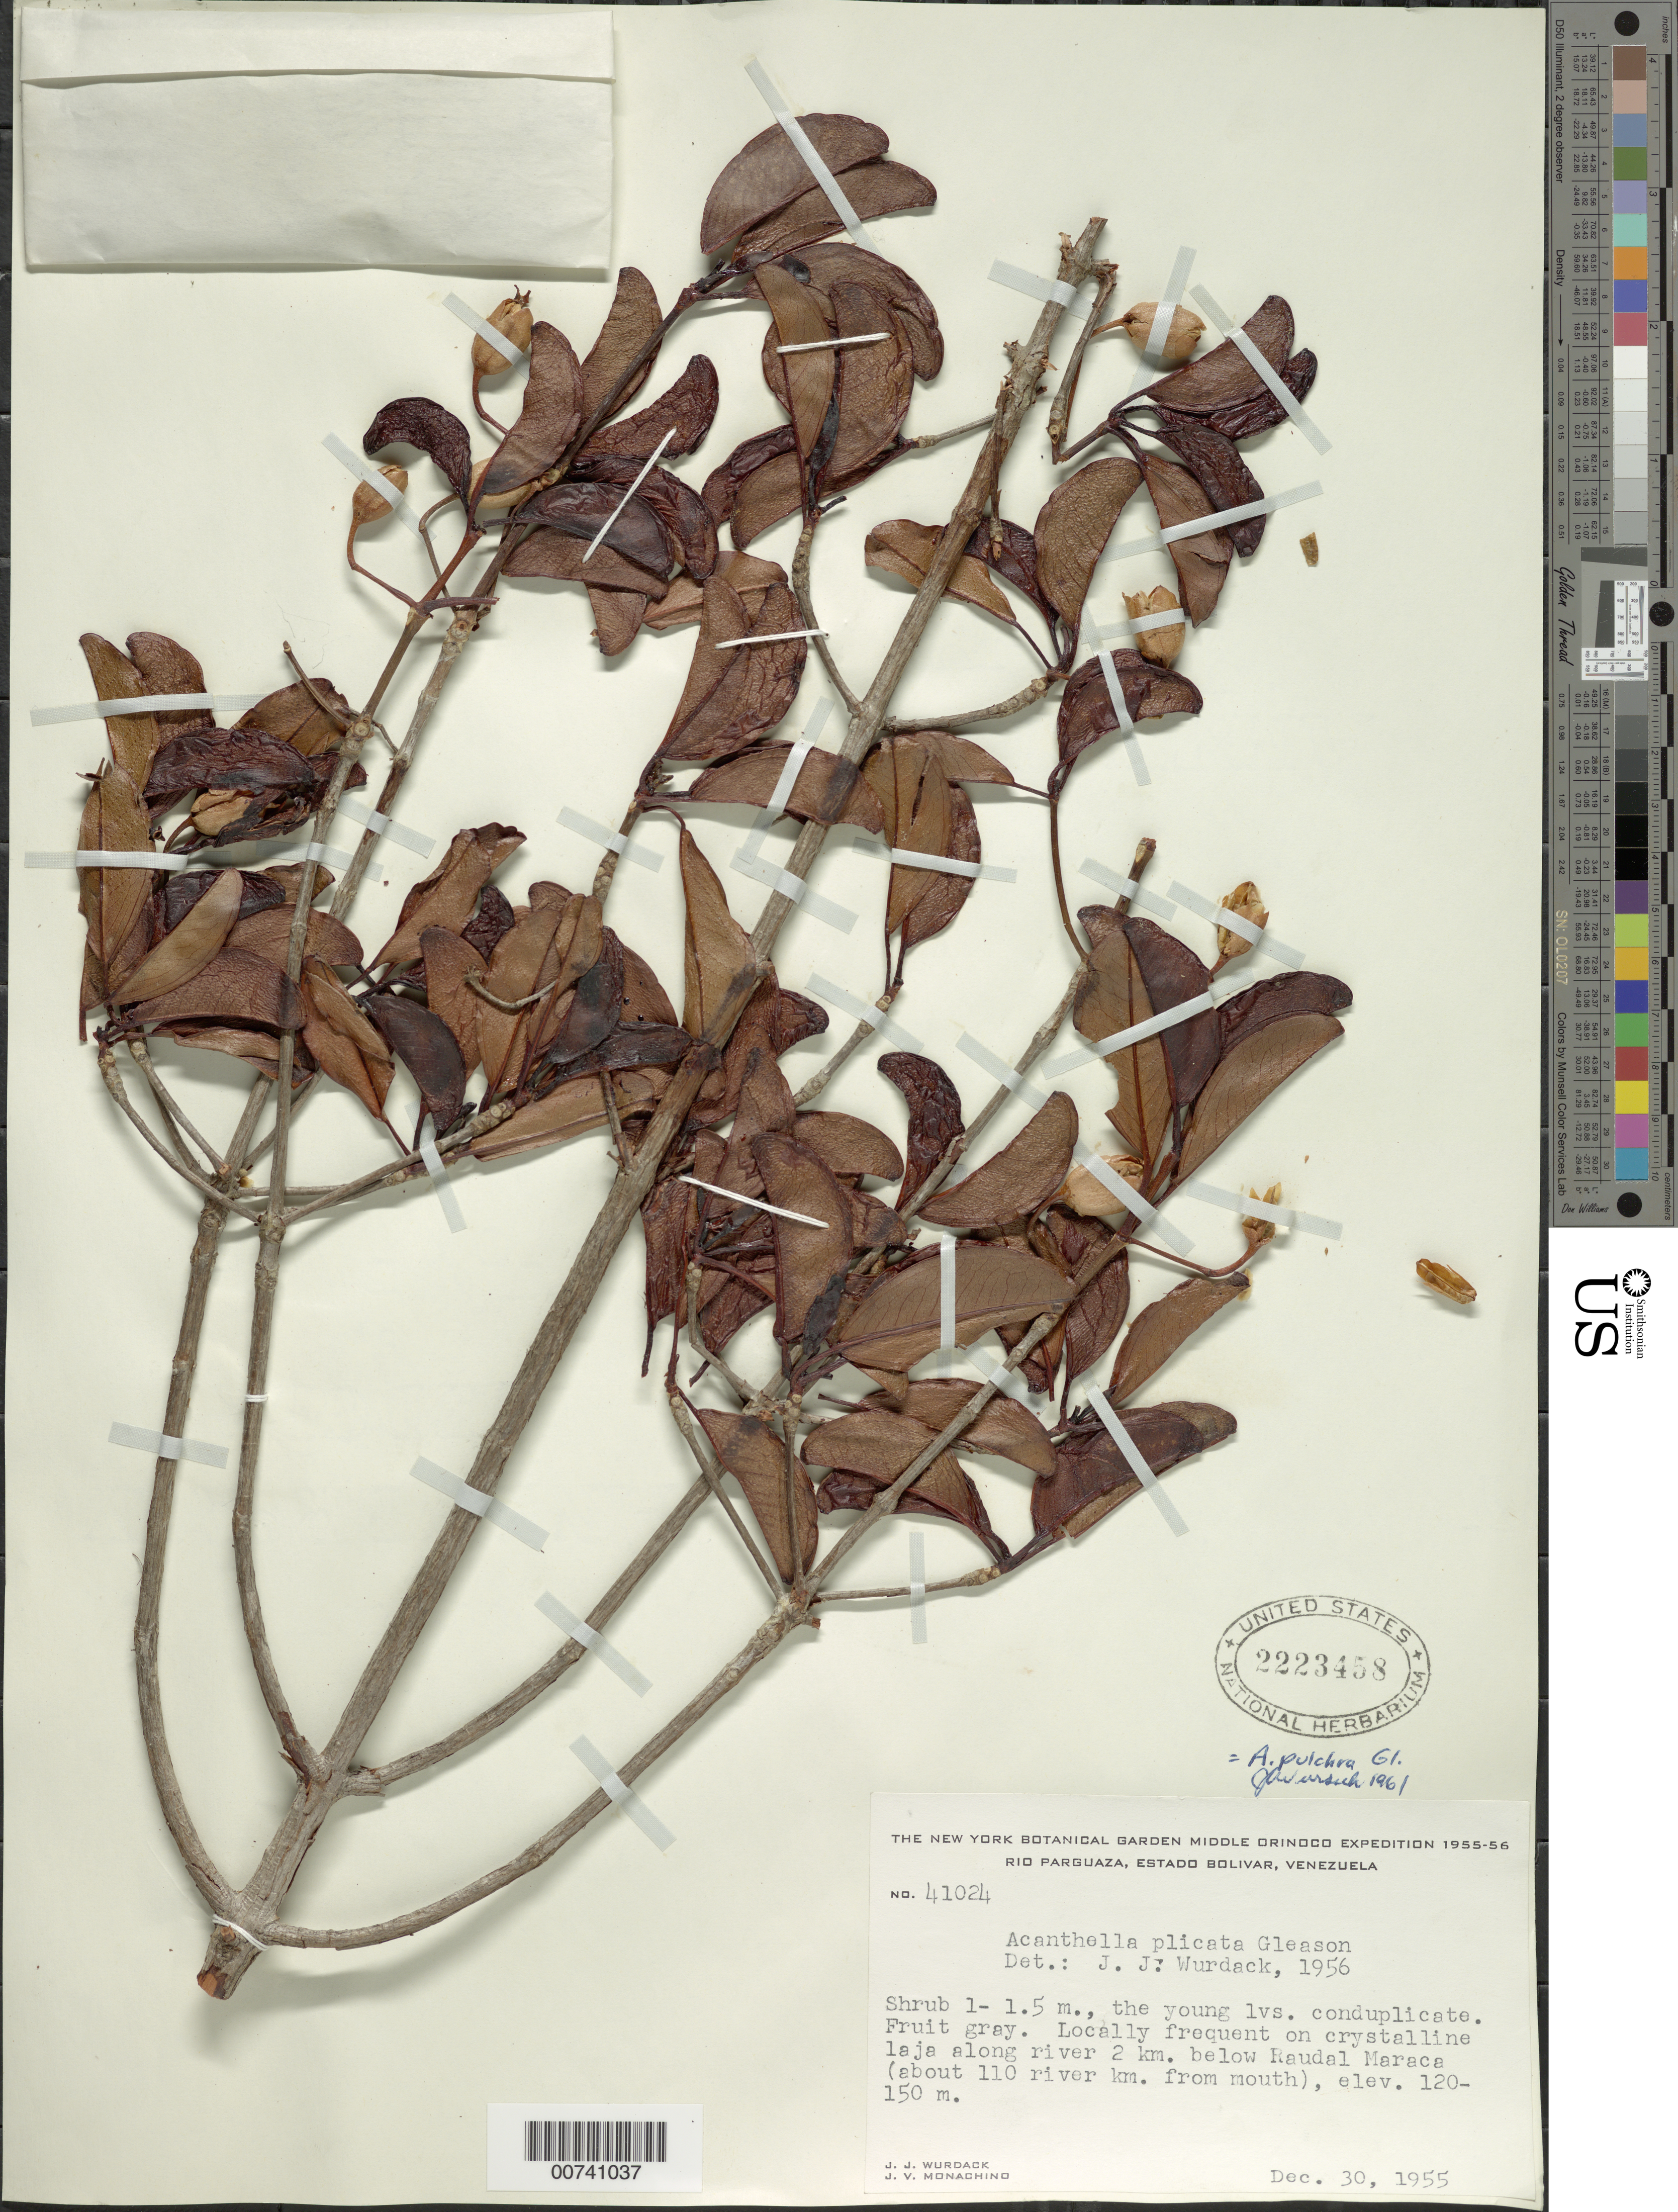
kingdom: Plantae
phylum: Tracheophyta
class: Magnoliopsida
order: Myrtales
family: Melastomataceae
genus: Acanthella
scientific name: Acanthella pulchra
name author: Gleason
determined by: Wurdack, John J., (US), US (UNITED STATES)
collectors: J. J. Wurdack & J. V. Monachino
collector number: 41024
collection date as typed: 30-Dec-55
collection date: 1955-12-30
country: Venezuela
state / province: Bolívar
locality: Río Parguaza, just below Raudal Maraca (about 110 river km from mouth)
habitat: Crystalline laja along river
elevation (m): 120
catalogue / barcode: US 2223458